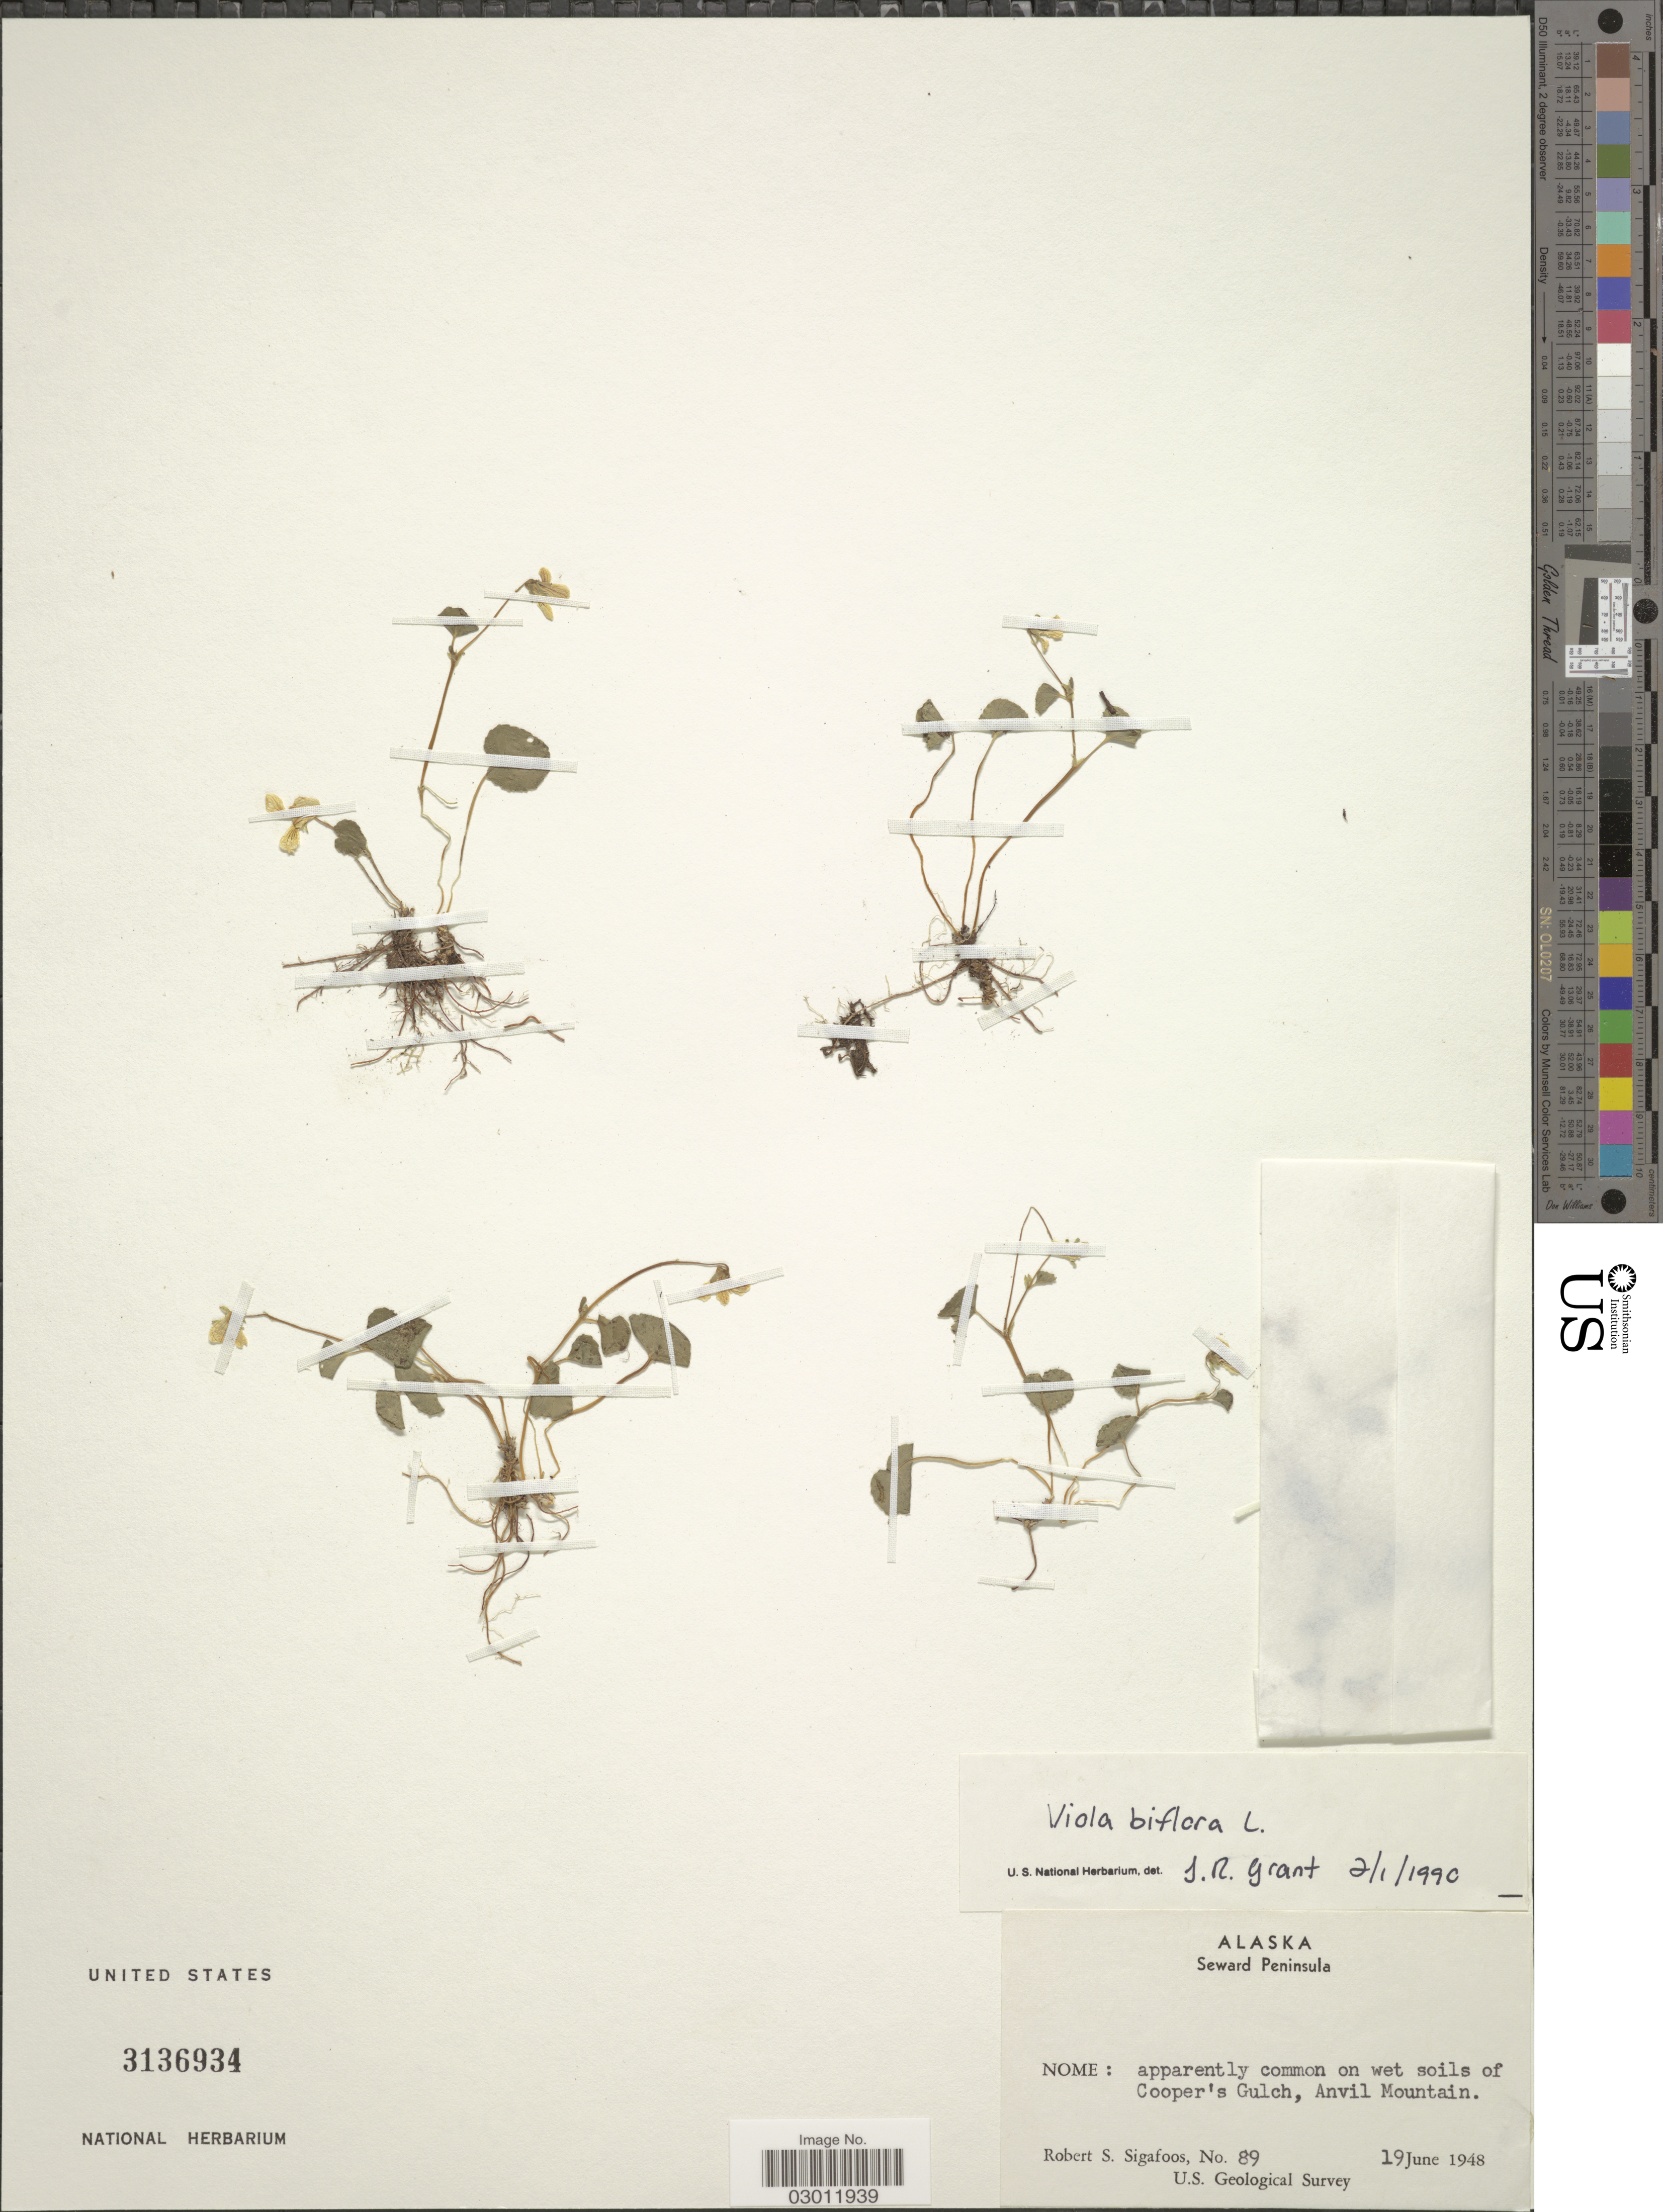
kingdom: Plantae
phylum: Tracheophyta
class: Magnoliopsida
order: Malpighiales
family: Violaceae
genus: Viola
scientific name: Viola biflora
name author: L.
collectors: R. Sigafoos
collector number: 89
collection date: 1948-06-19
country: United States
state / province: Alaska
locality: Seward Peninsula. Nome: Cooper's Gulch, Anvil Mountain.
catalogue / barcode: US 3136934